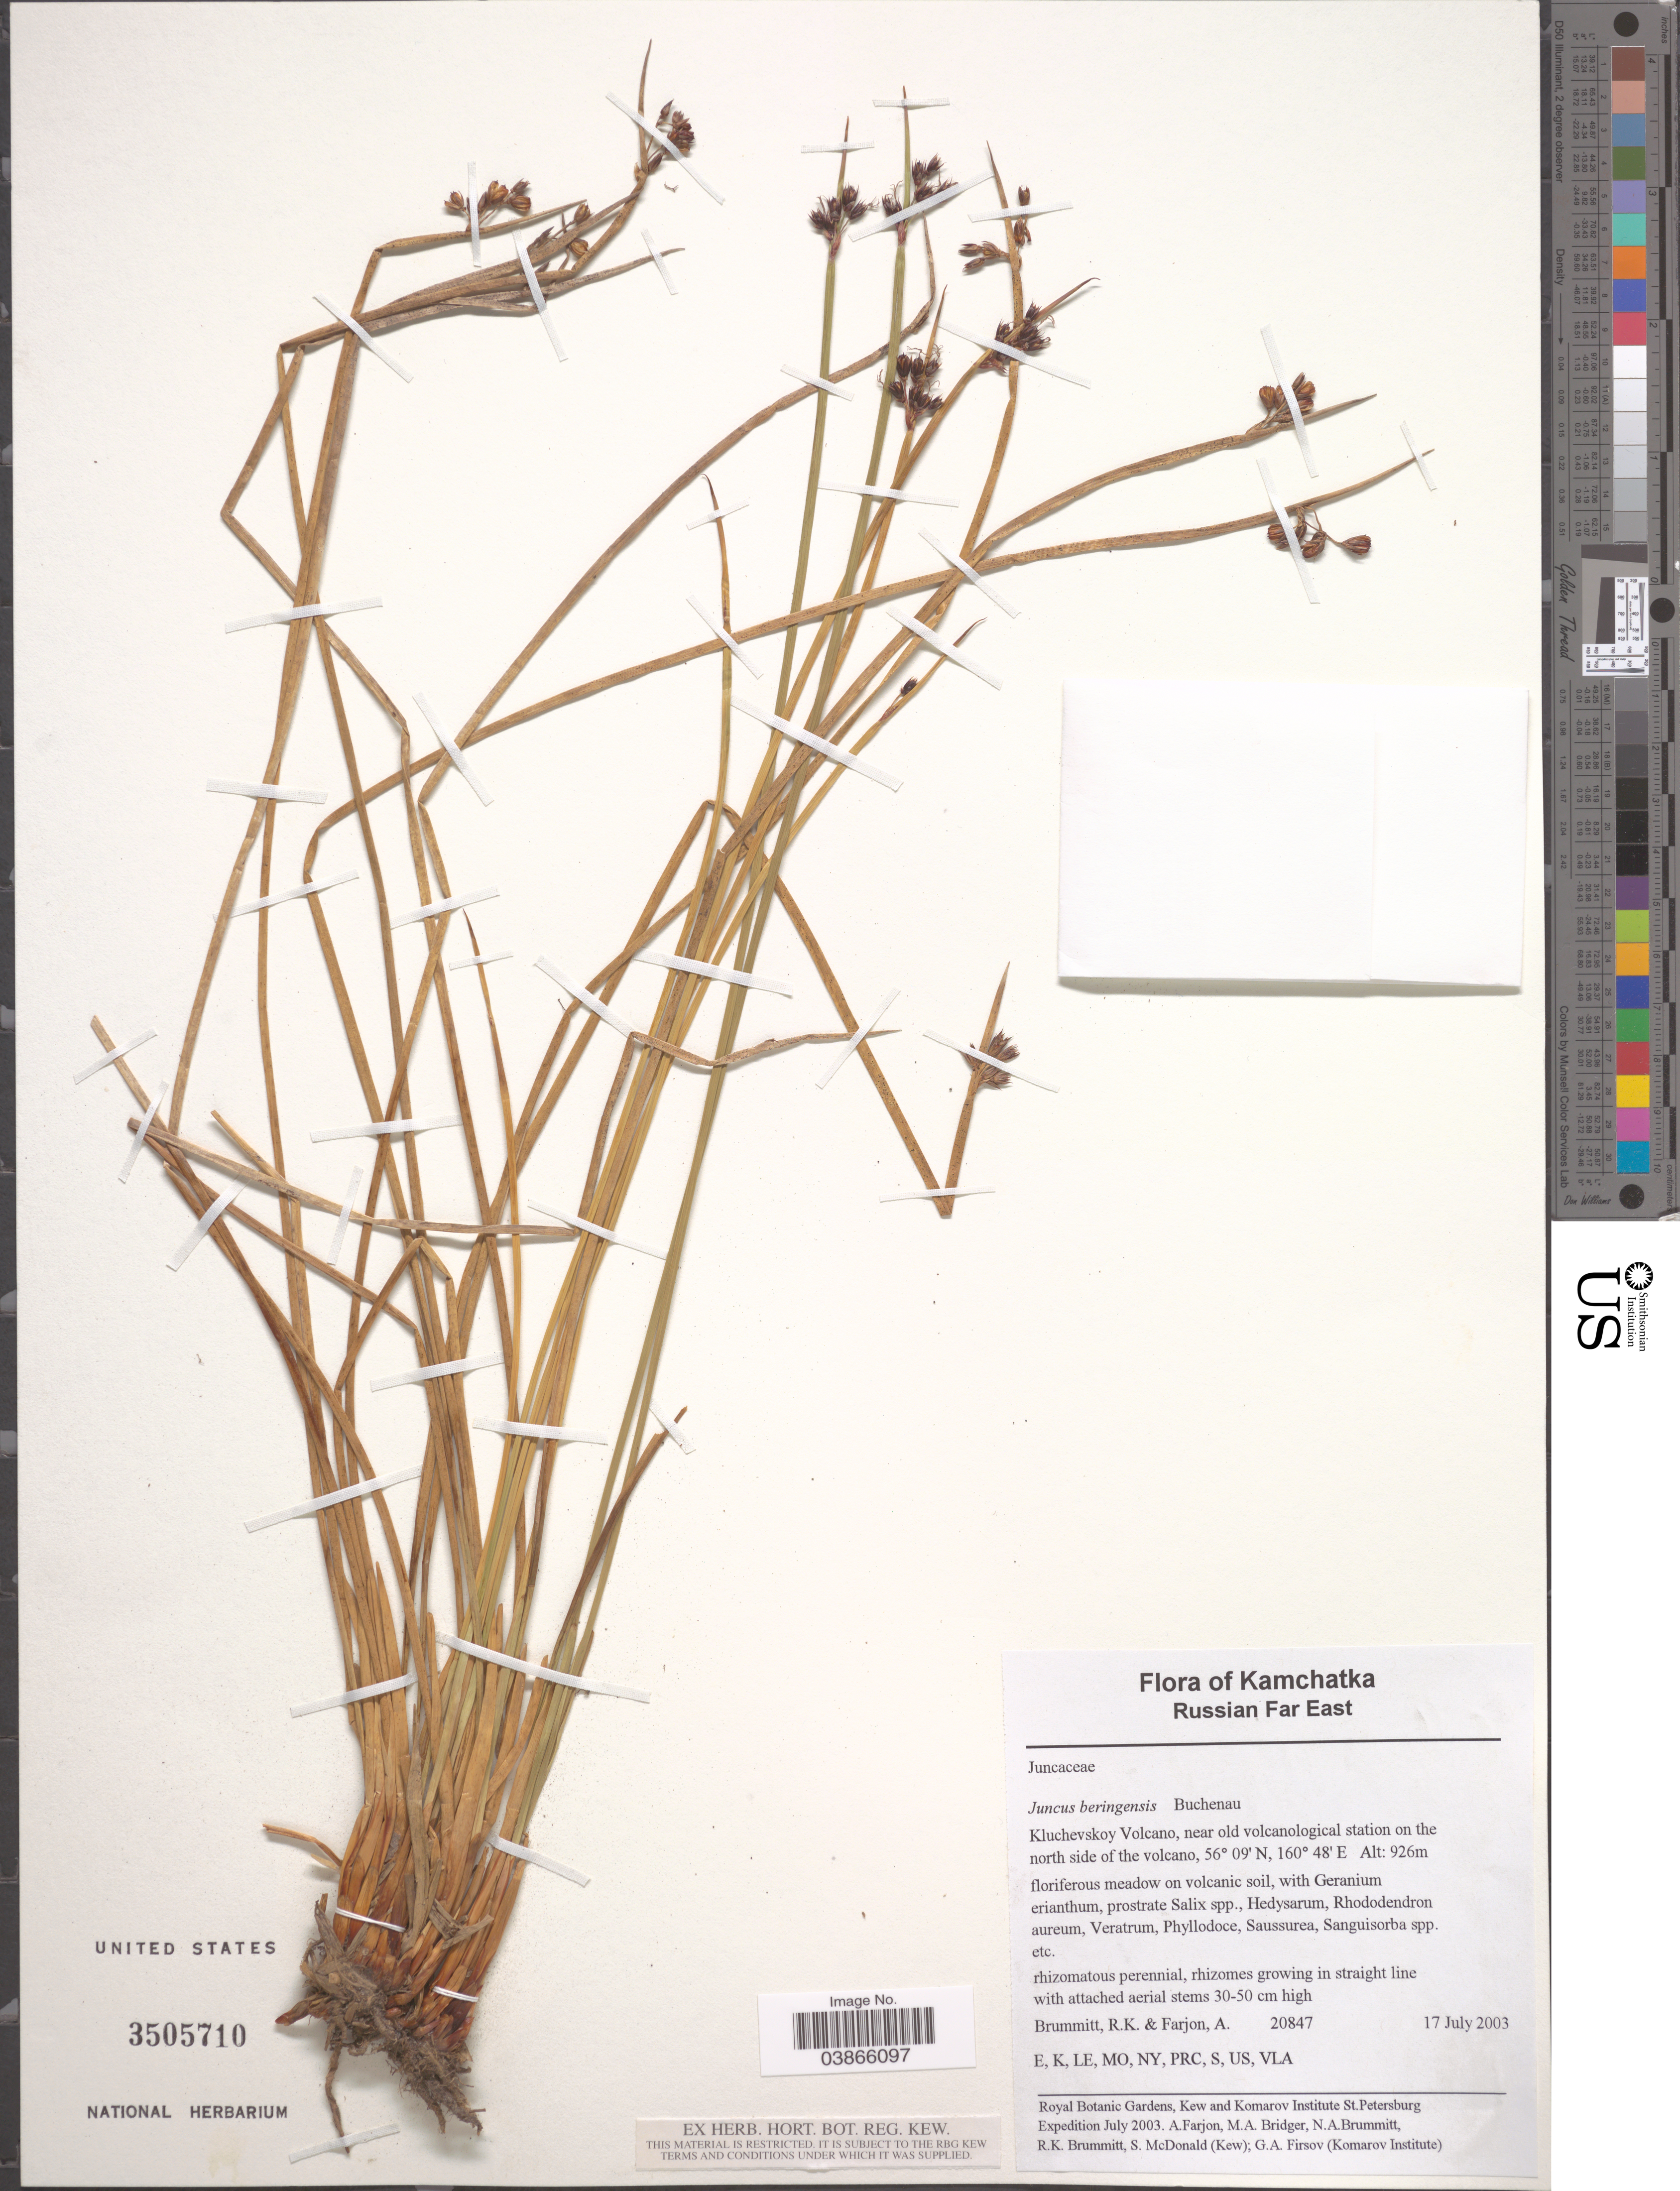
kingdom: Plantae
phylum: Tracheophyta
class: Liliopsida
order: Poales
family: Juncaceae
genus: Juncus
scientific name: Juncus beringensis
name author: Buchenau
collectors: R. K. Brummitt & A. K. Farjon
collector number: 20847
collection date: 2003-07-17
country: Russian Federation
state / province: Kamchatka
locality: Russian Far East. Kluchevskoy Volcano, near old volcanological station on the north side of the volcano.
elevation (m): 926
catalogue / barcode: US 3505710